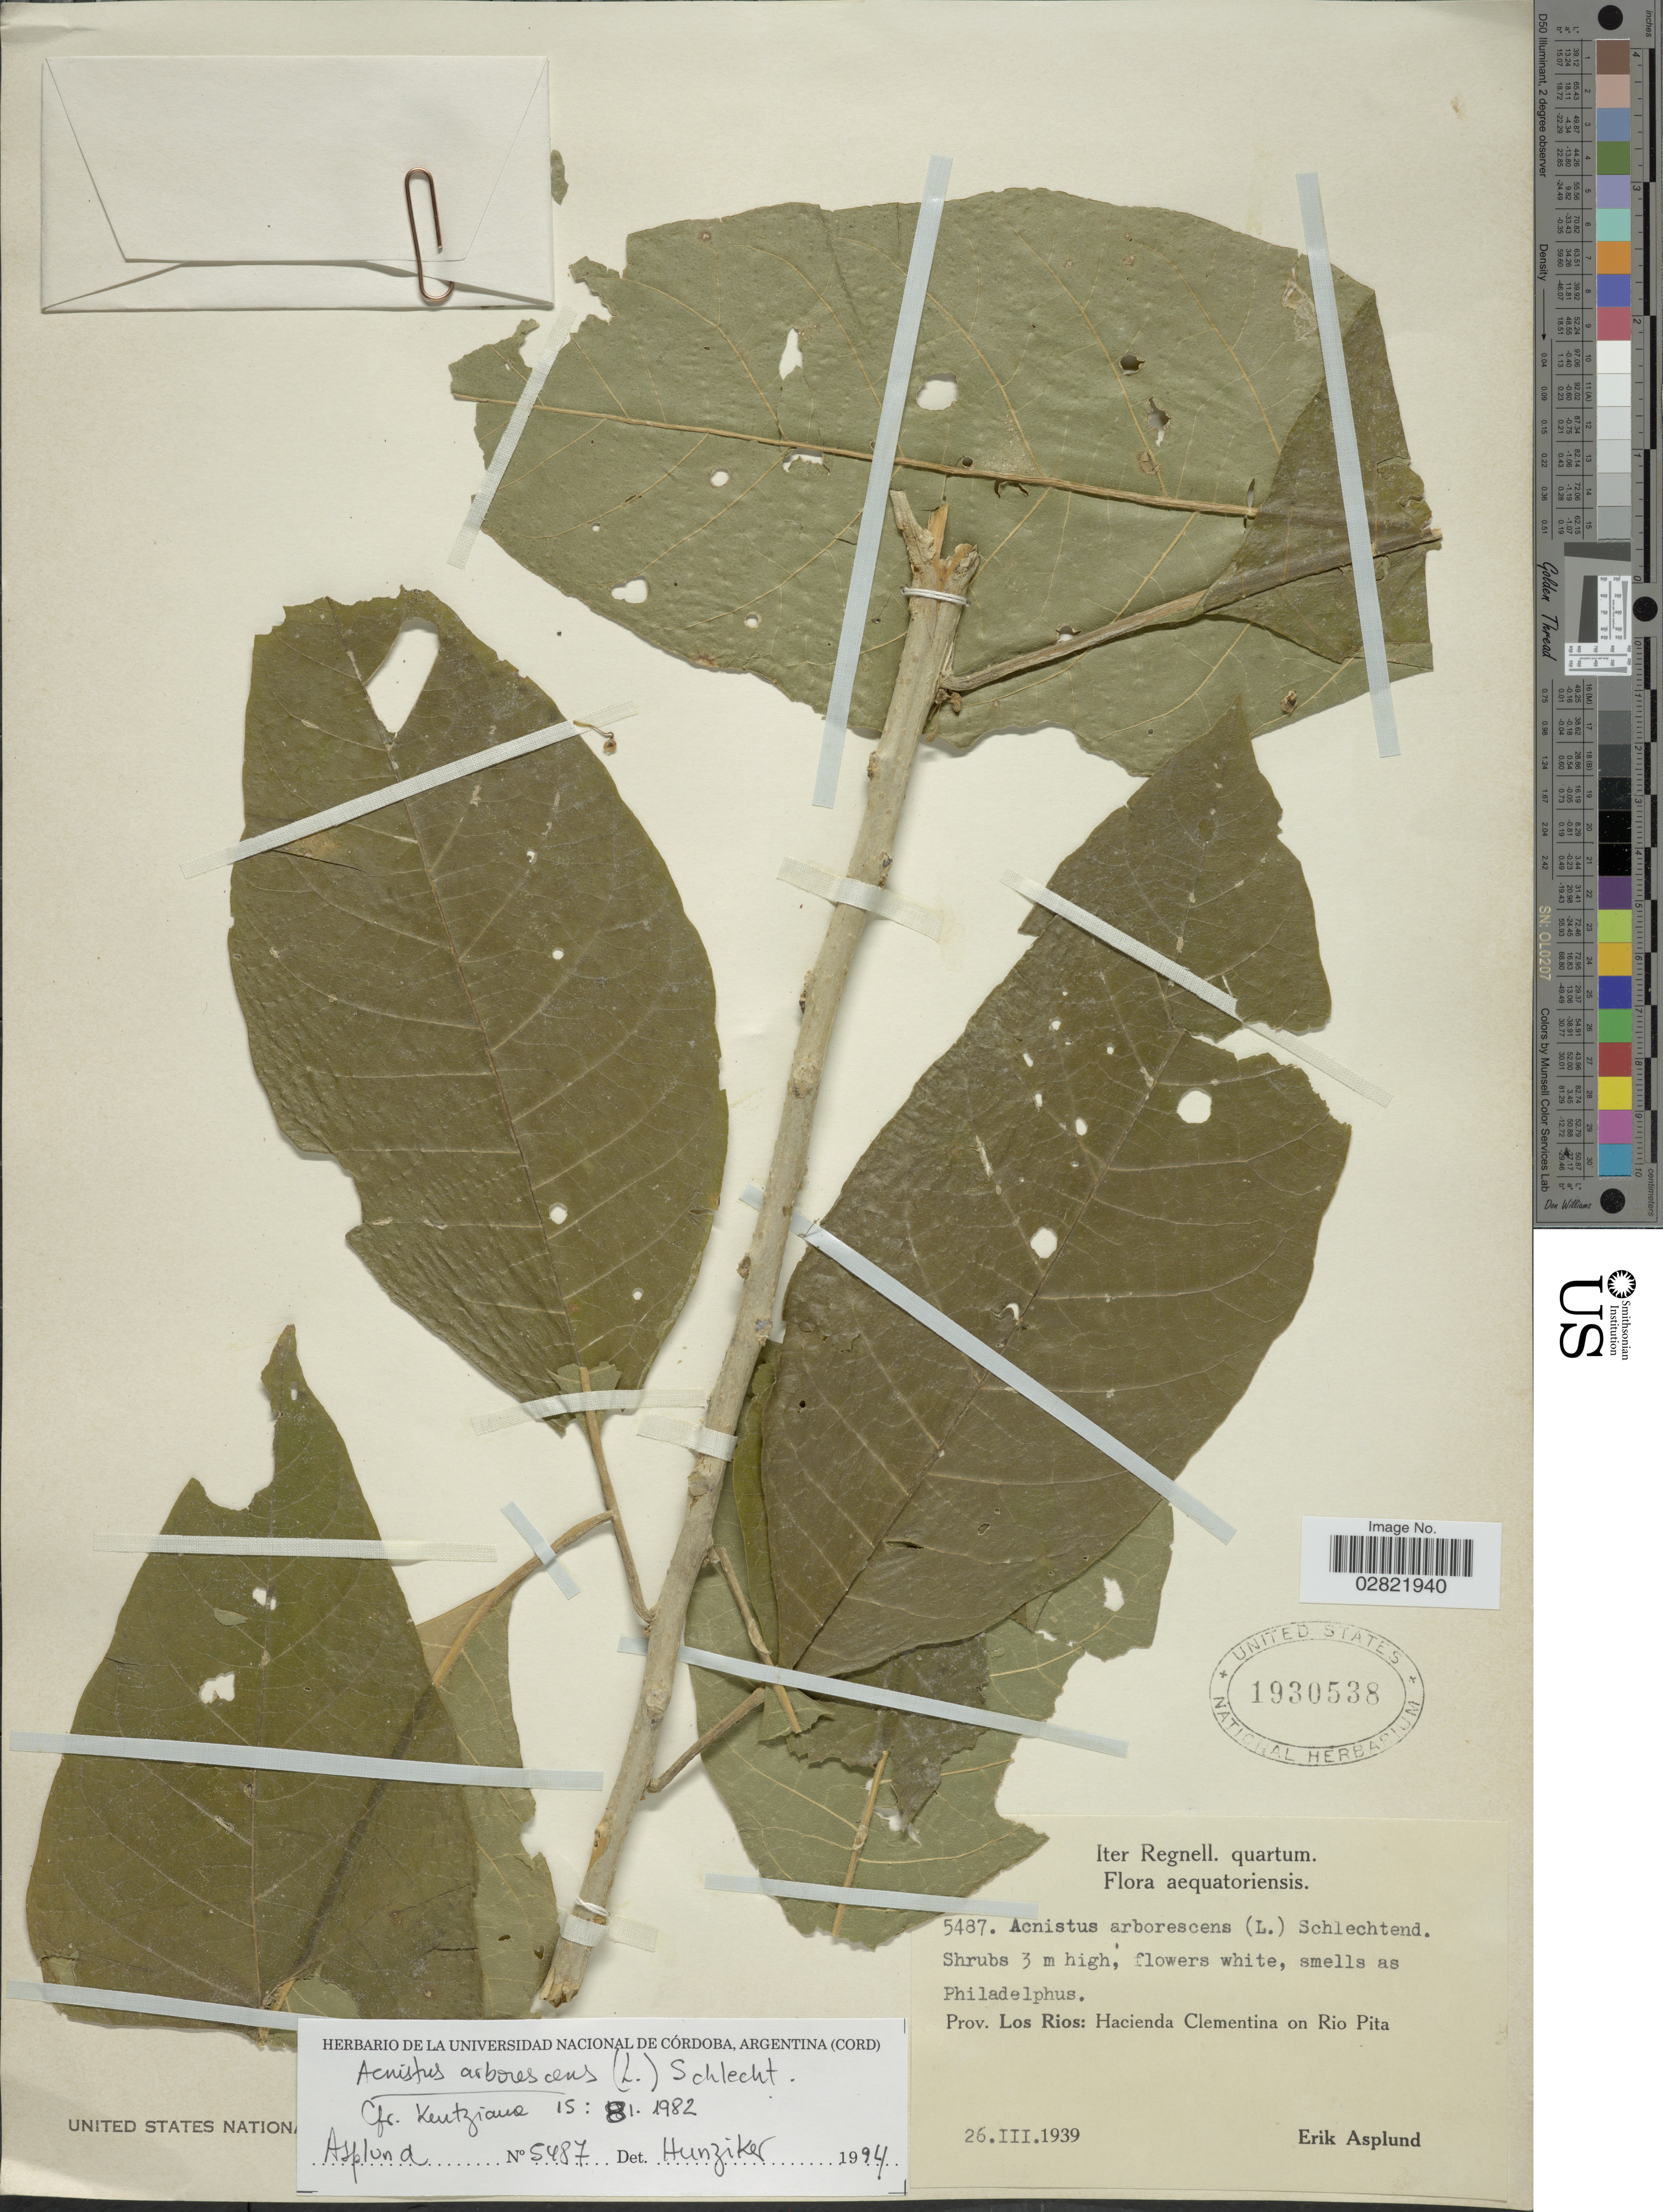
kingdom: Plantae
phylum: Tracheophyta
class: Magnoliopsida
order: Solanales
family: Solanaceae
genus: Acnistus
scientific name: Acnistus arborescens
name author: (L.) Schltdl.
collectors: E. Asplund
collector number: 5487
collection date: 1939-03-26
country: Ecuador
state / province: Los Ríos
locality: Prov. Los Rios: Hacienda Clementina on Rio Pita.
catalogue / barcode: US 1930538